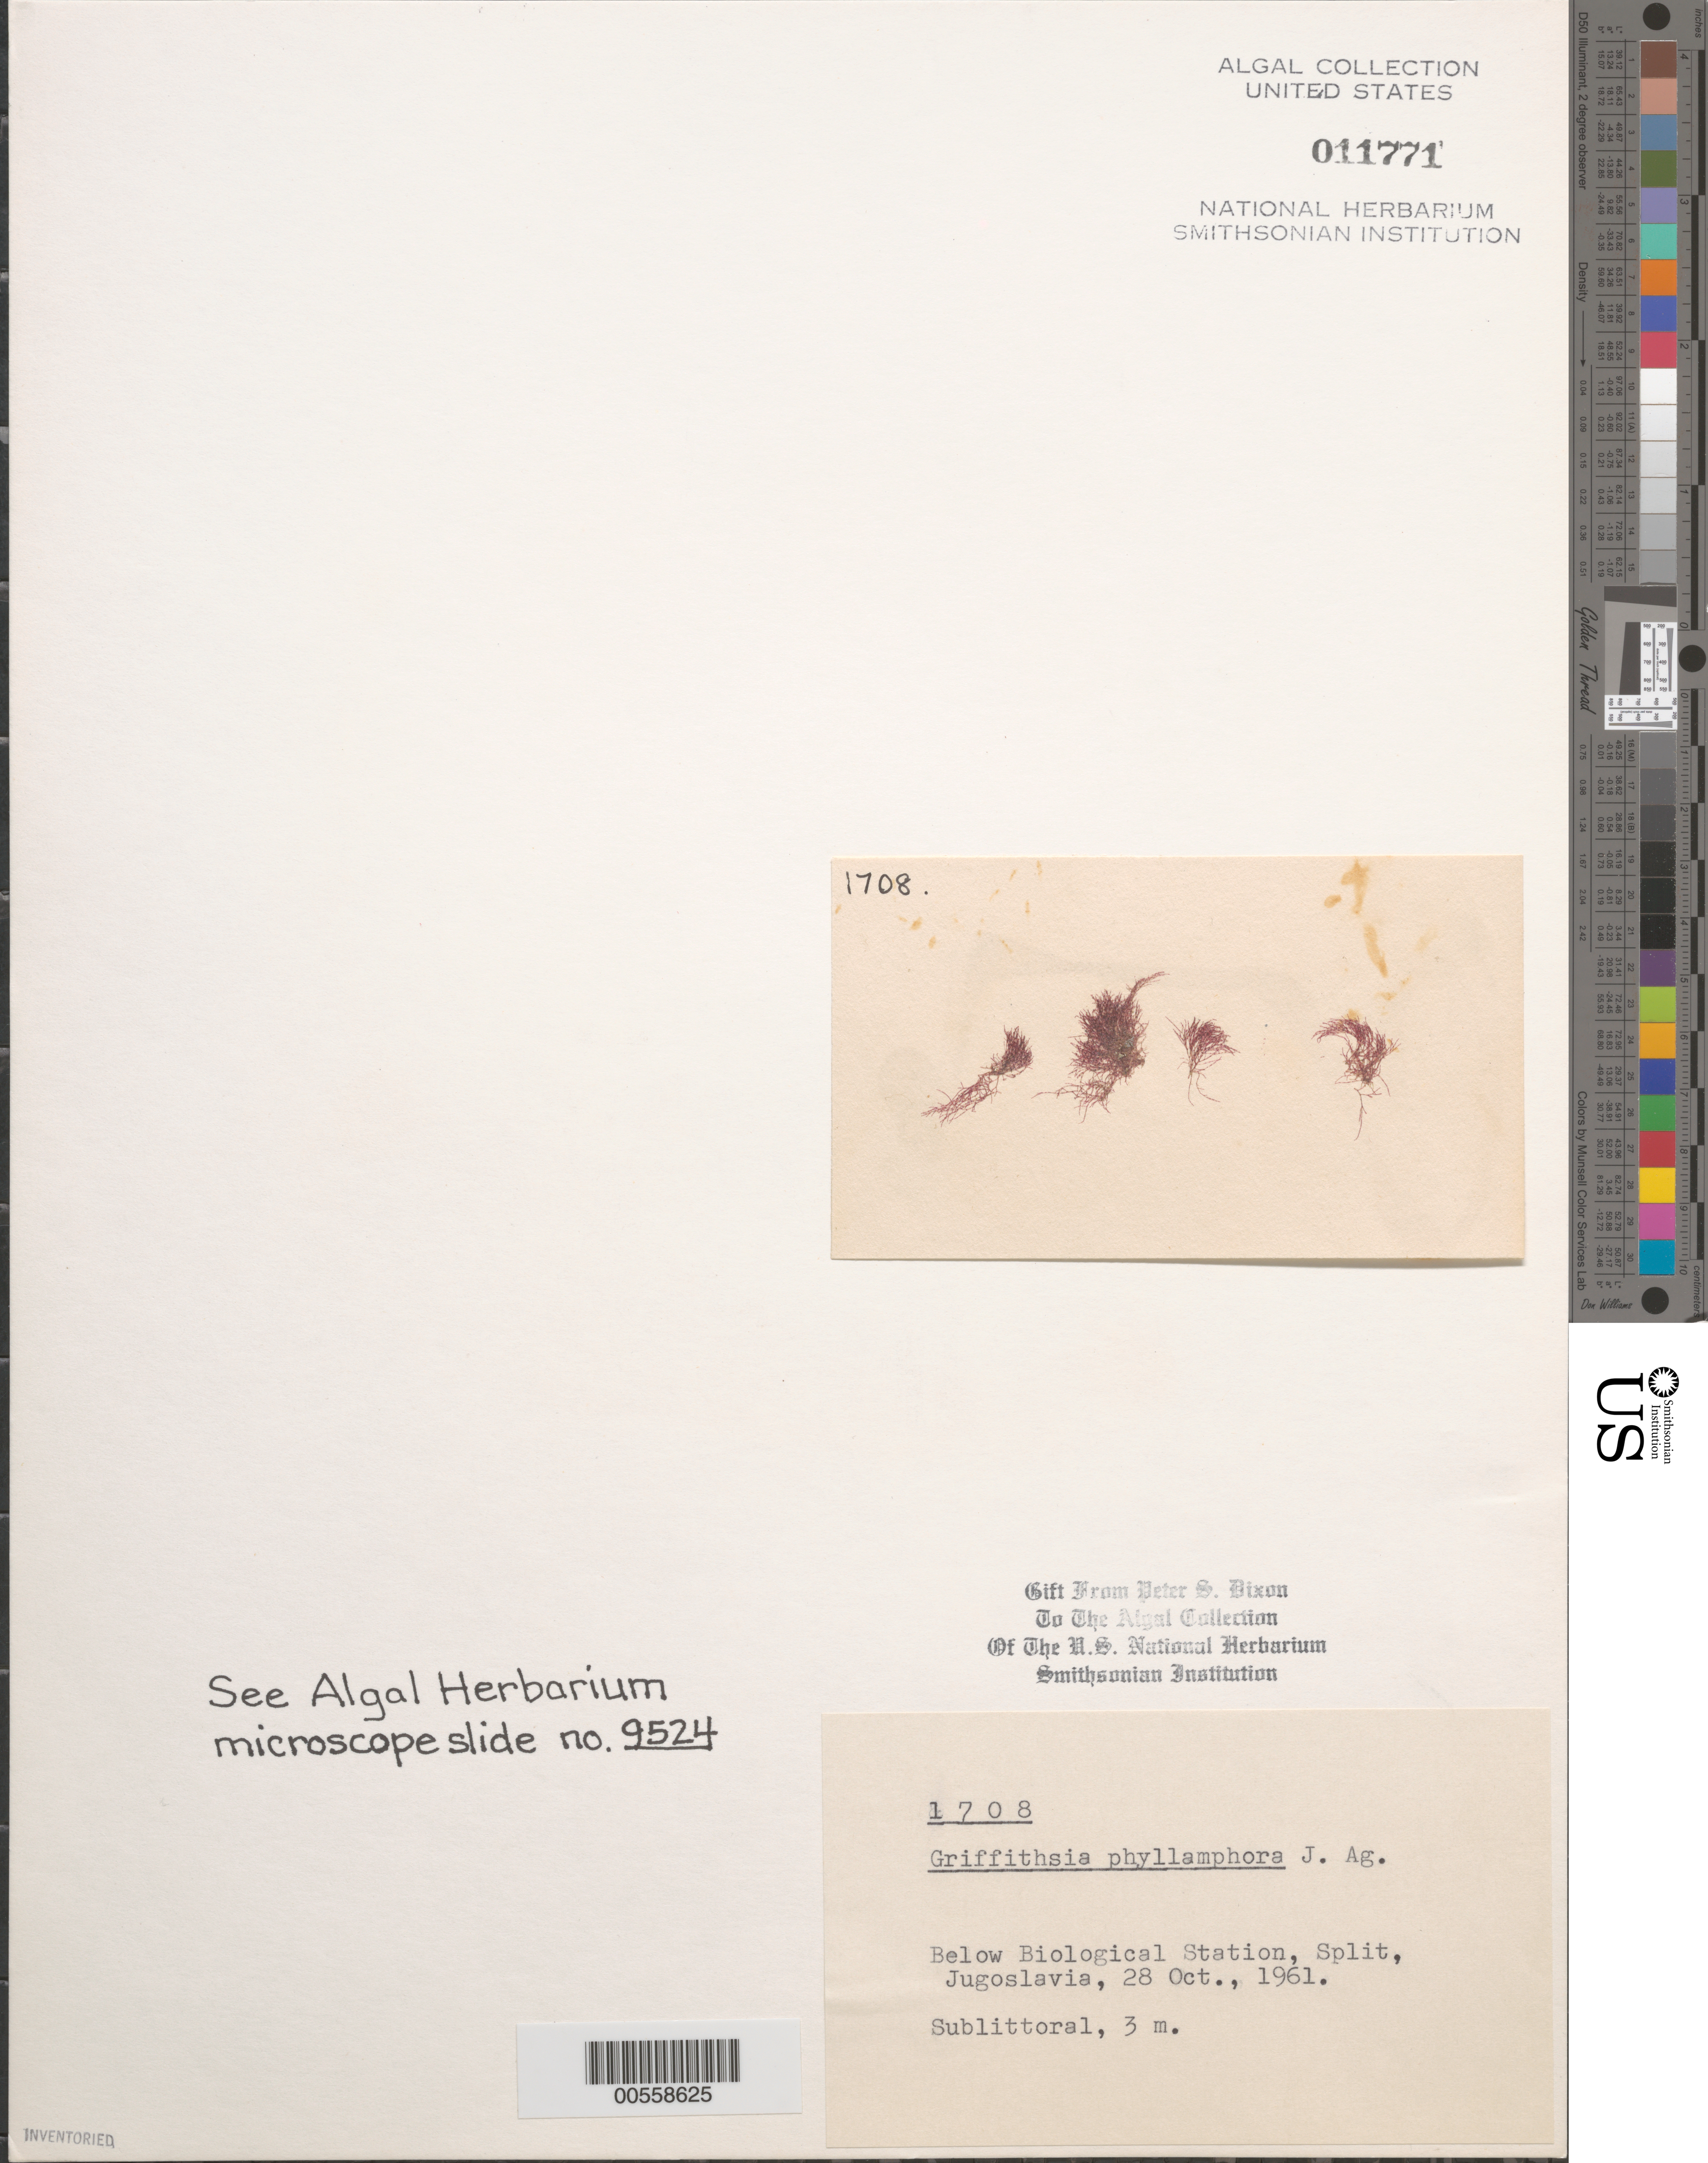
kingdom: Plantae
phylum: Rhodophyta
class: Florideophyceae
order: Ceramiales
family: Wrangeliaceae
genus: Griffithsia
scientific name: Griffithsia phyllamphora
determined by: Dixon, P. S.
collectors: P. S. Dixon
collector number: PSD 1708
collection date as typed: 28 Oct 1961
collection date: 1961-10-28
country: Croatia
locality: Split, below biological station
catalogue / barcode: US 11771